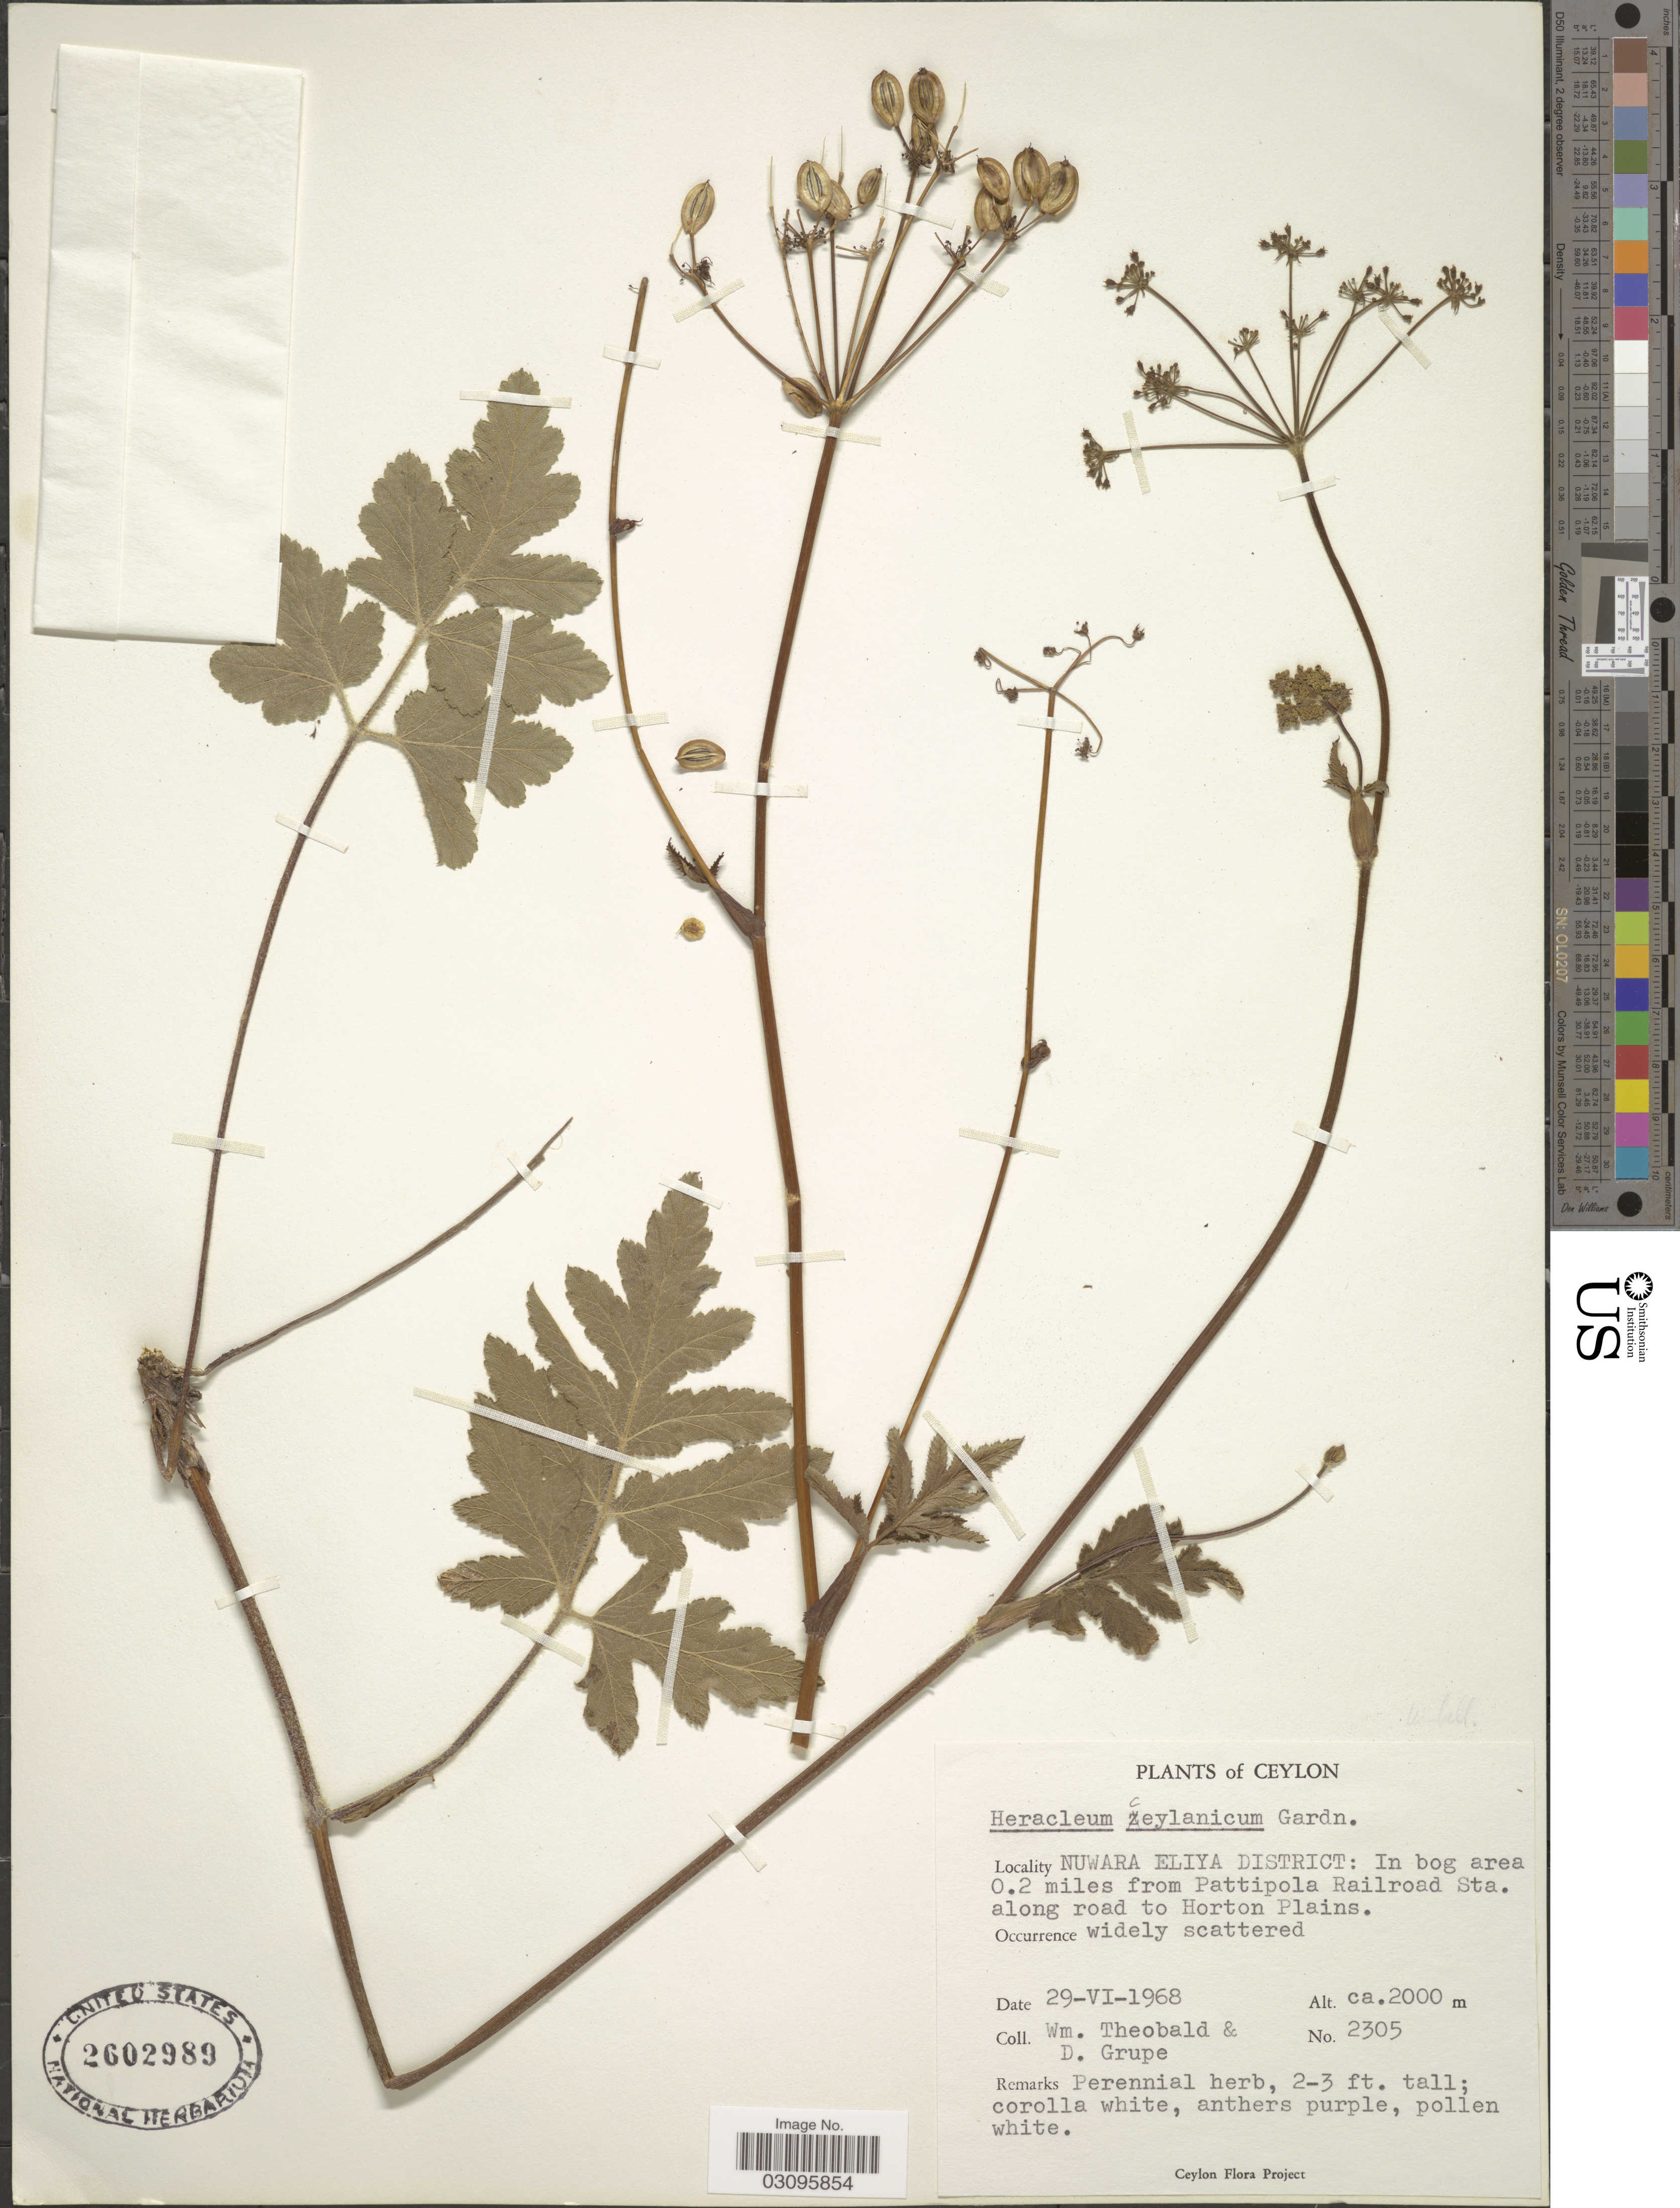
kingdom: Plantae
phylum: Tracheophyta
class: Magnoliopsida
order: Apiales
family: Apiaceae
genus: Heracleum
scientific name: Heracleum ceylanicum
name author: Gardner ex C.B. Clarke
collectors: W. Theobald & D. Grupe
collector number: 2305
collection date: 1968-06-29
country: Sri Lanka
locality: Ceylon. Nuwara Eliya District: In bog area 0.2 miles from Pattipola Railroad Sta. along road to Horton Plains.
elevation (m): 2000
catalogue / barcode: US 2602989